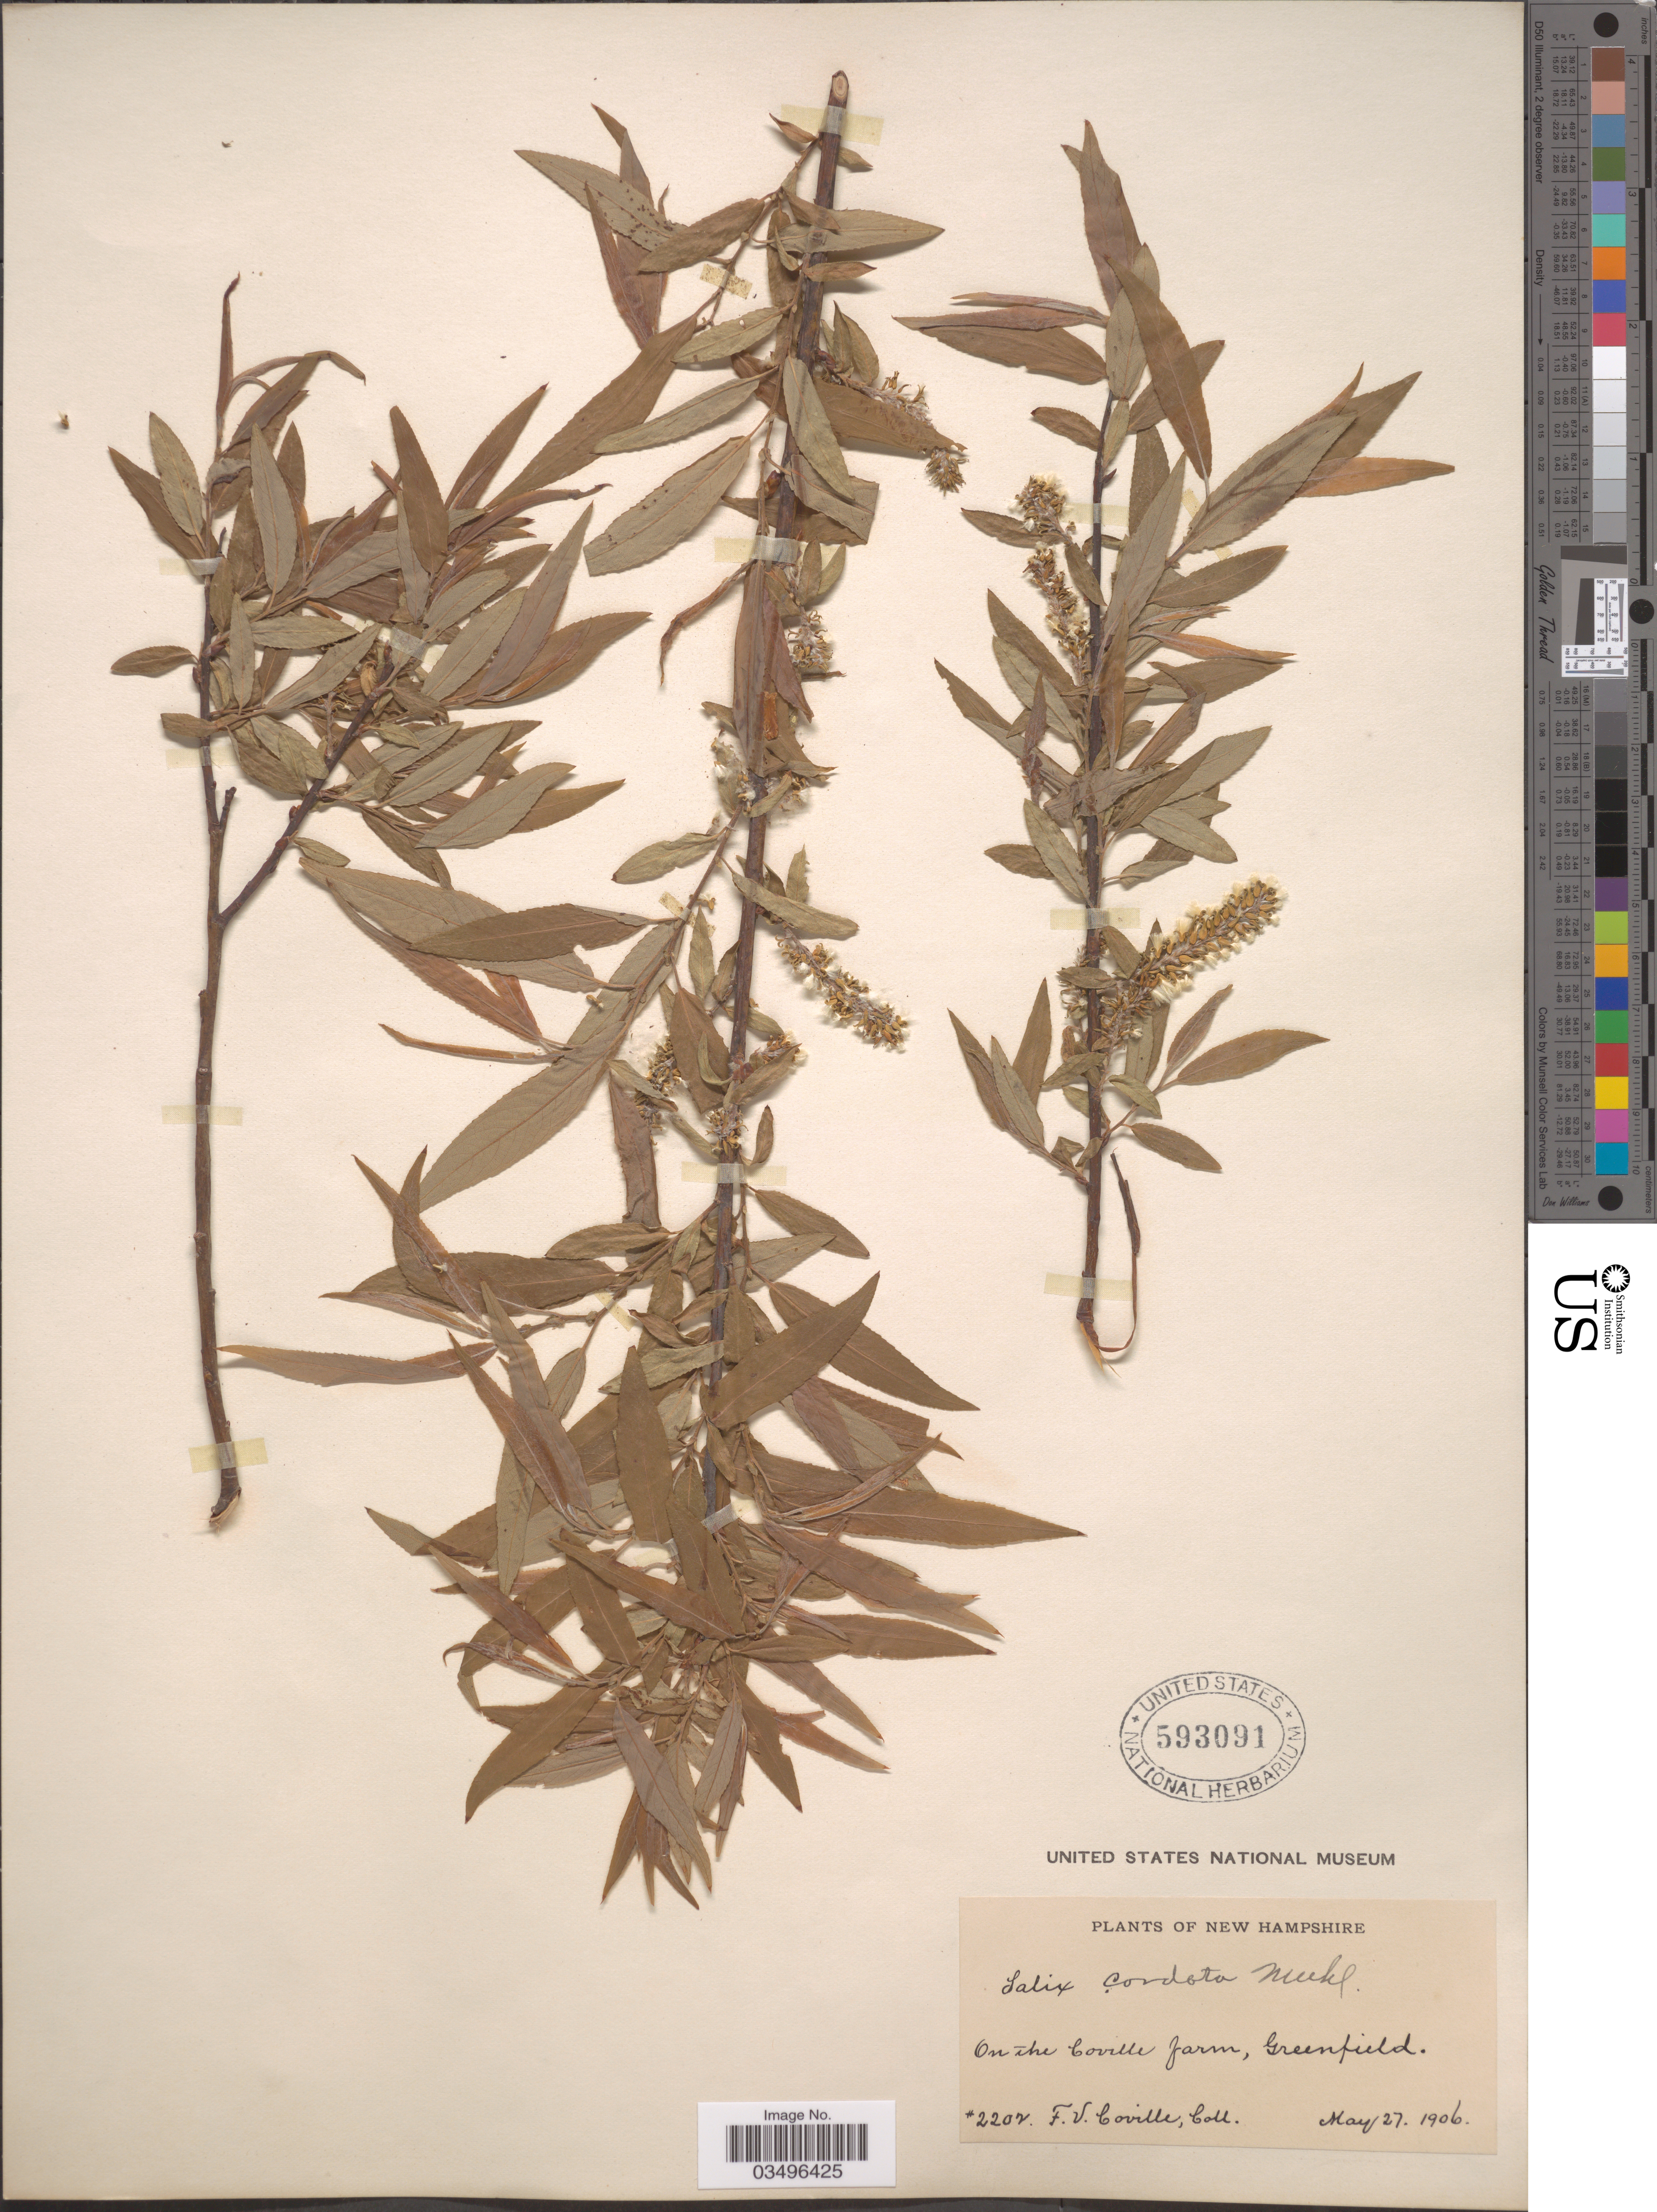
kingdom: Plantae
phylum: Tracheophyta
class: Magnoliopsida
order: Malpighiales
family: Salicaceae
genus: Salix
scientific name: Salix cordata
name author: Michx.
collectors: F. V. Coville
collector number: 220v*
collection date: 1906-05-27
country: United States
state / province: New Hampshire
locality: On the Coville farm, Greenfield.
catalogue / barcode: US 593091